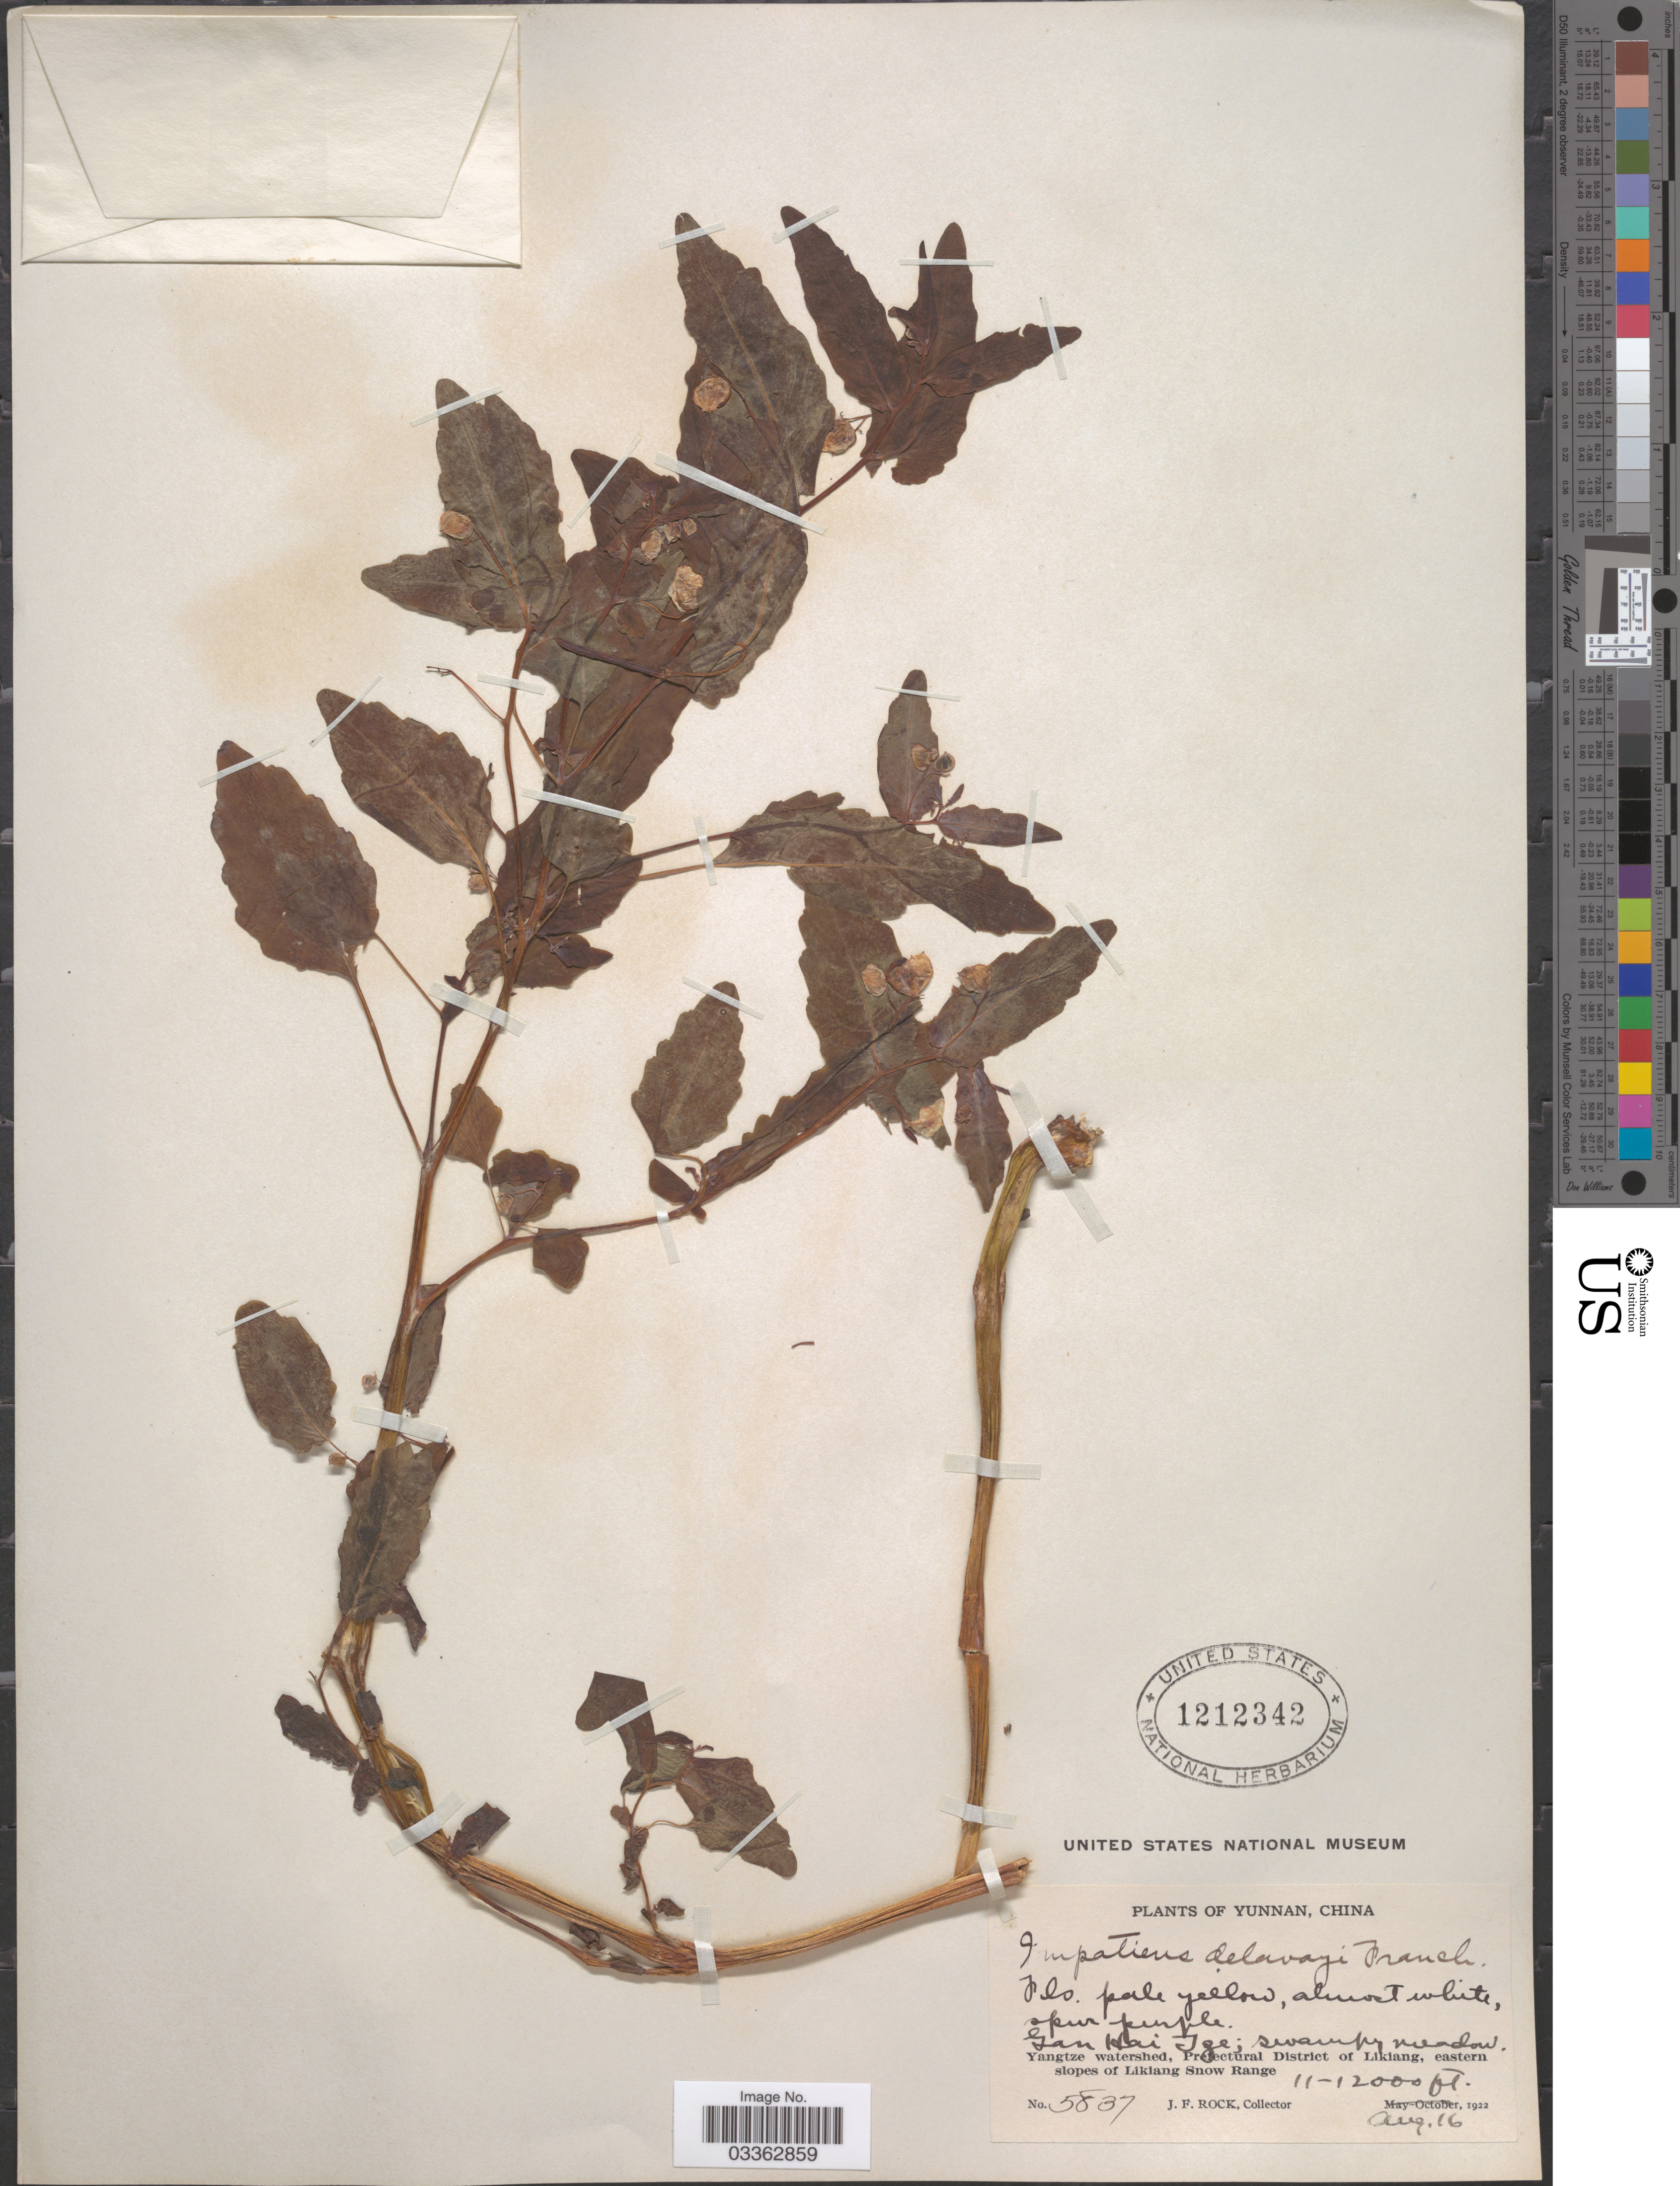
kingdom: Plantae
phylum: Tracheophyta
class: Magnoliopsida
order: Ericales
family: Balsaminaceae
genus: Impatiens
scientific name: Impatiens delavayi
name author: Franch.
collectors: J. Rock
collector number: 5837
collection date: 1922-08-16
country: China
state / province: Yunnan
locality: Gan Hai Tze; swampy meadow. Yangtze watershed, Prefectural District of Likiang, eastern slopes of Likiang Snow Range.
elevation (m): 3353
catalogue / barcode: US 1212342